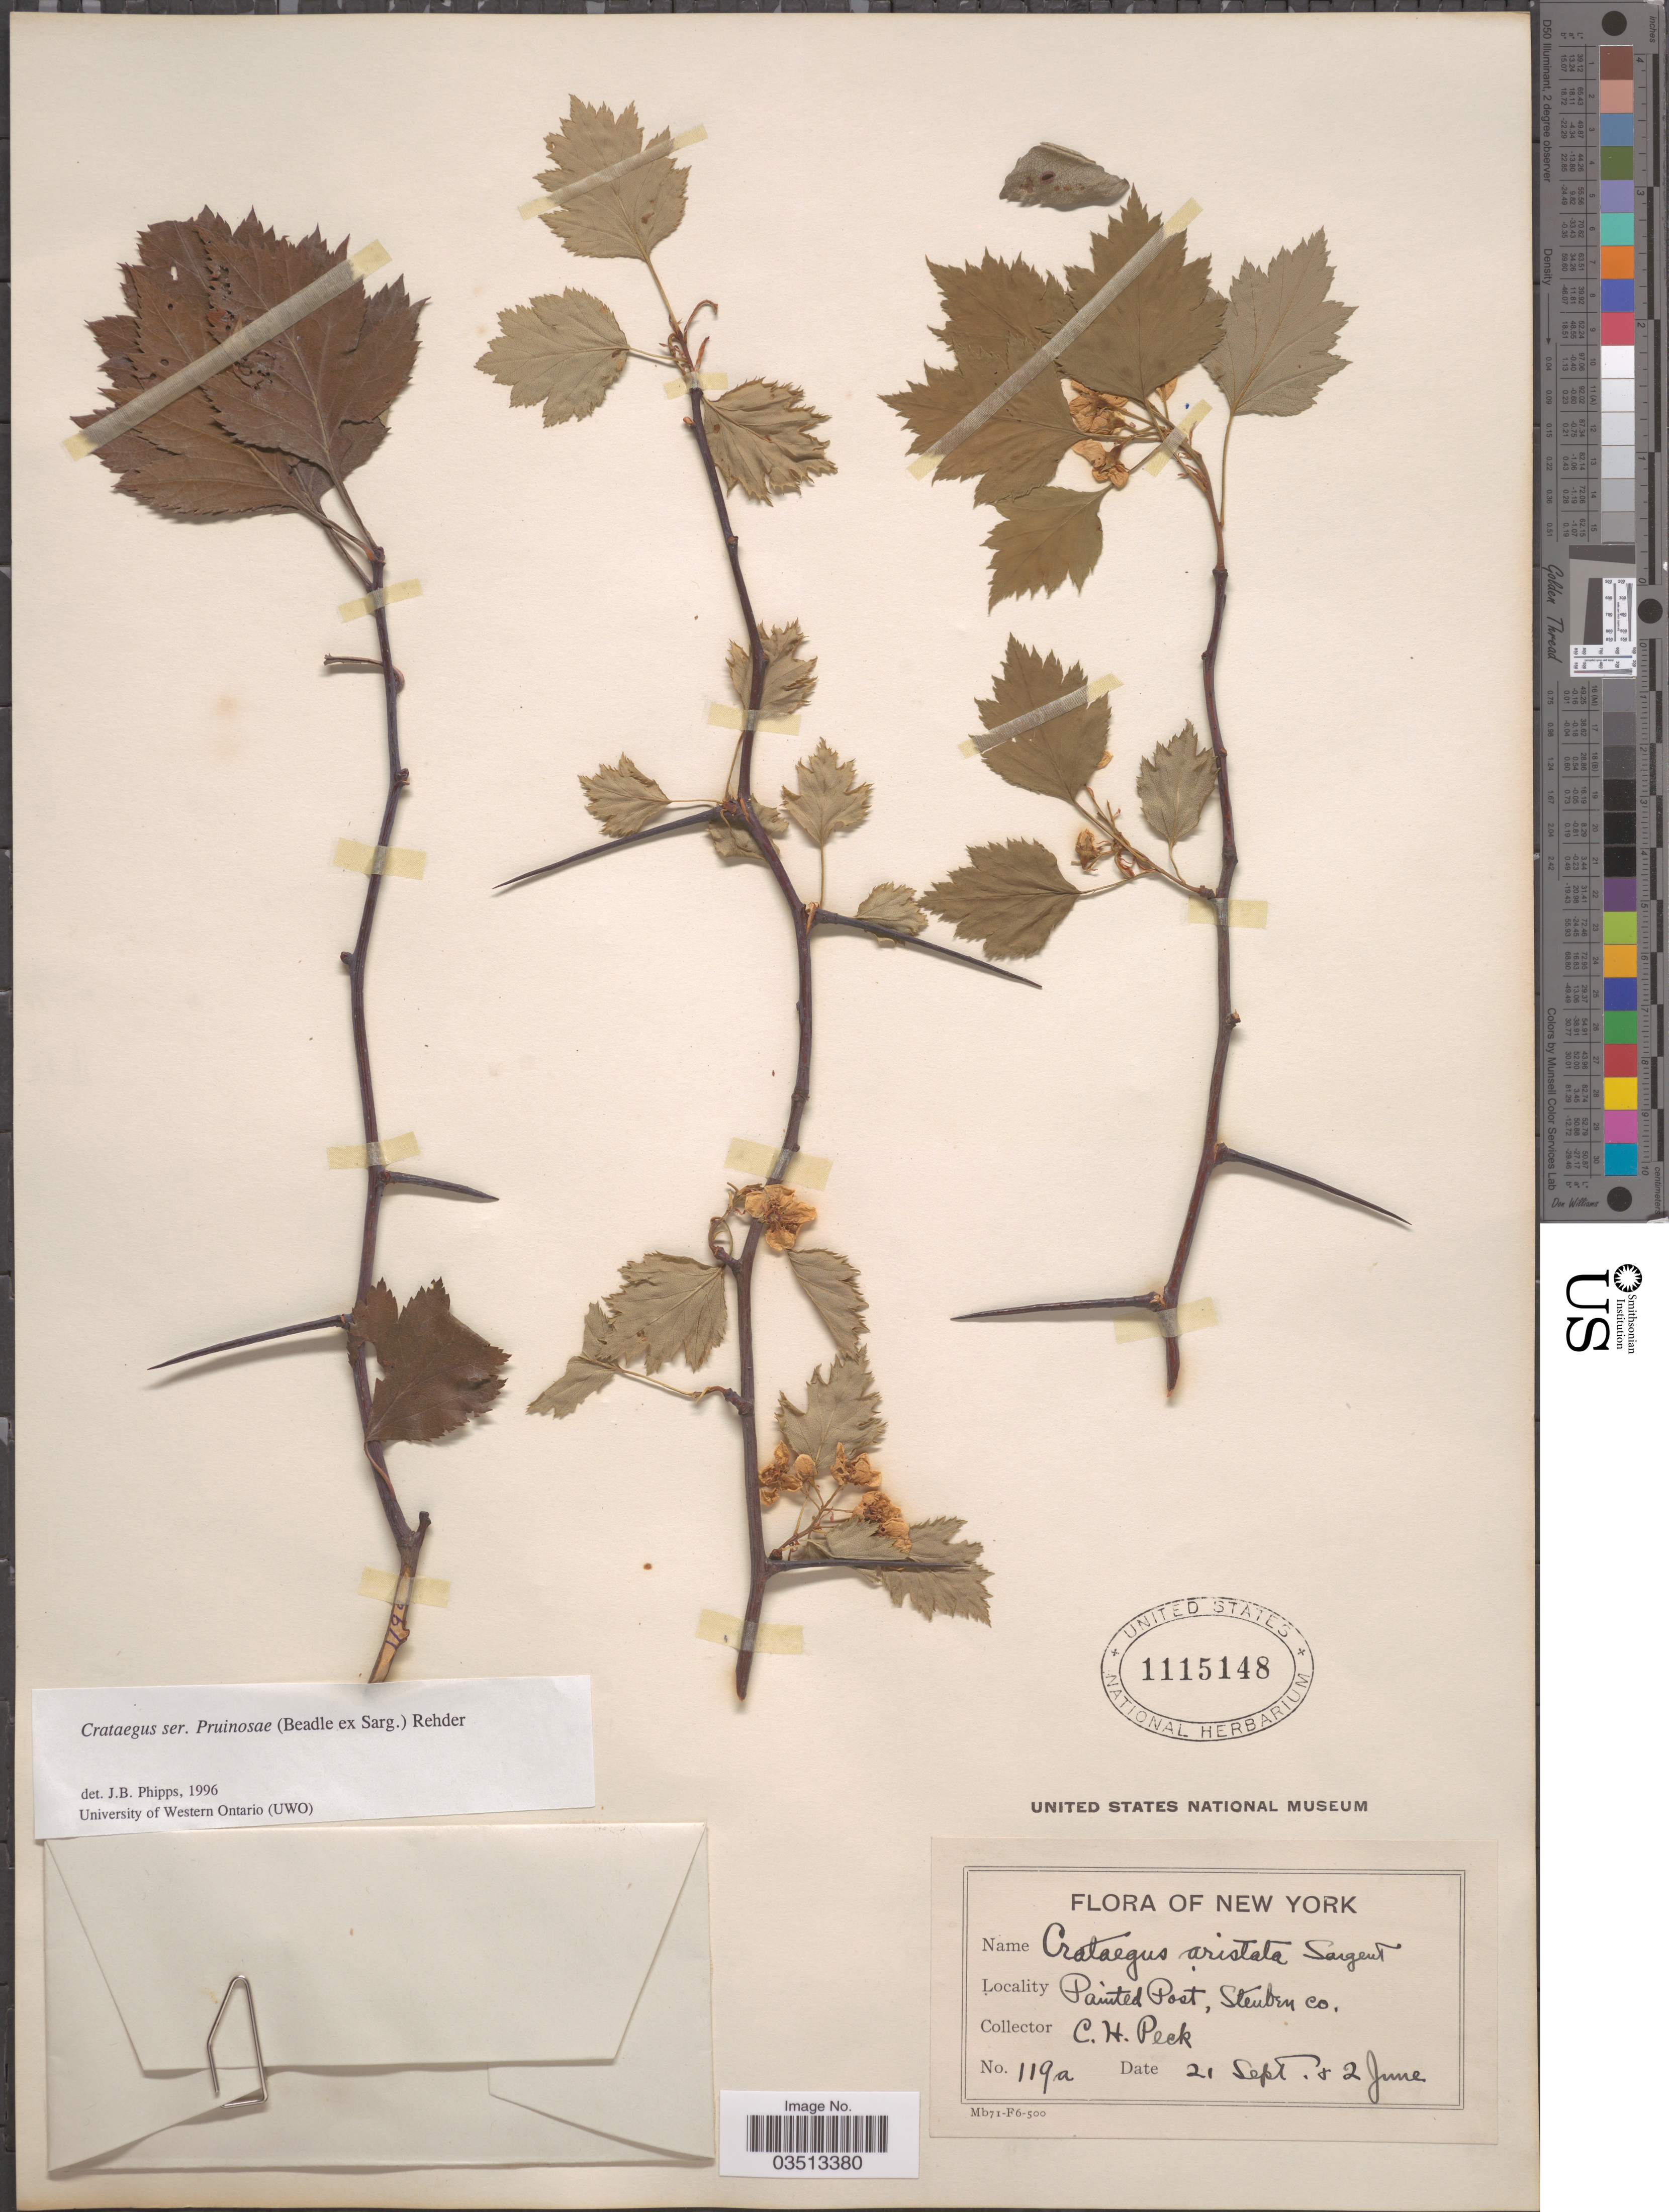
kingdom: Plantae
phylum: Tracheophyta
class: Magnoliopsida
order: Rosales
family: Rosaceae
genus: Crataegus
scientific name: Crataegus aristata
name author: Sarg.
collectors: C. H. Peck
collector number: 119a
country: United States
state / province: New York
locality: Painted Post, Steuben Co.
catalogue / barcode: US 1115148